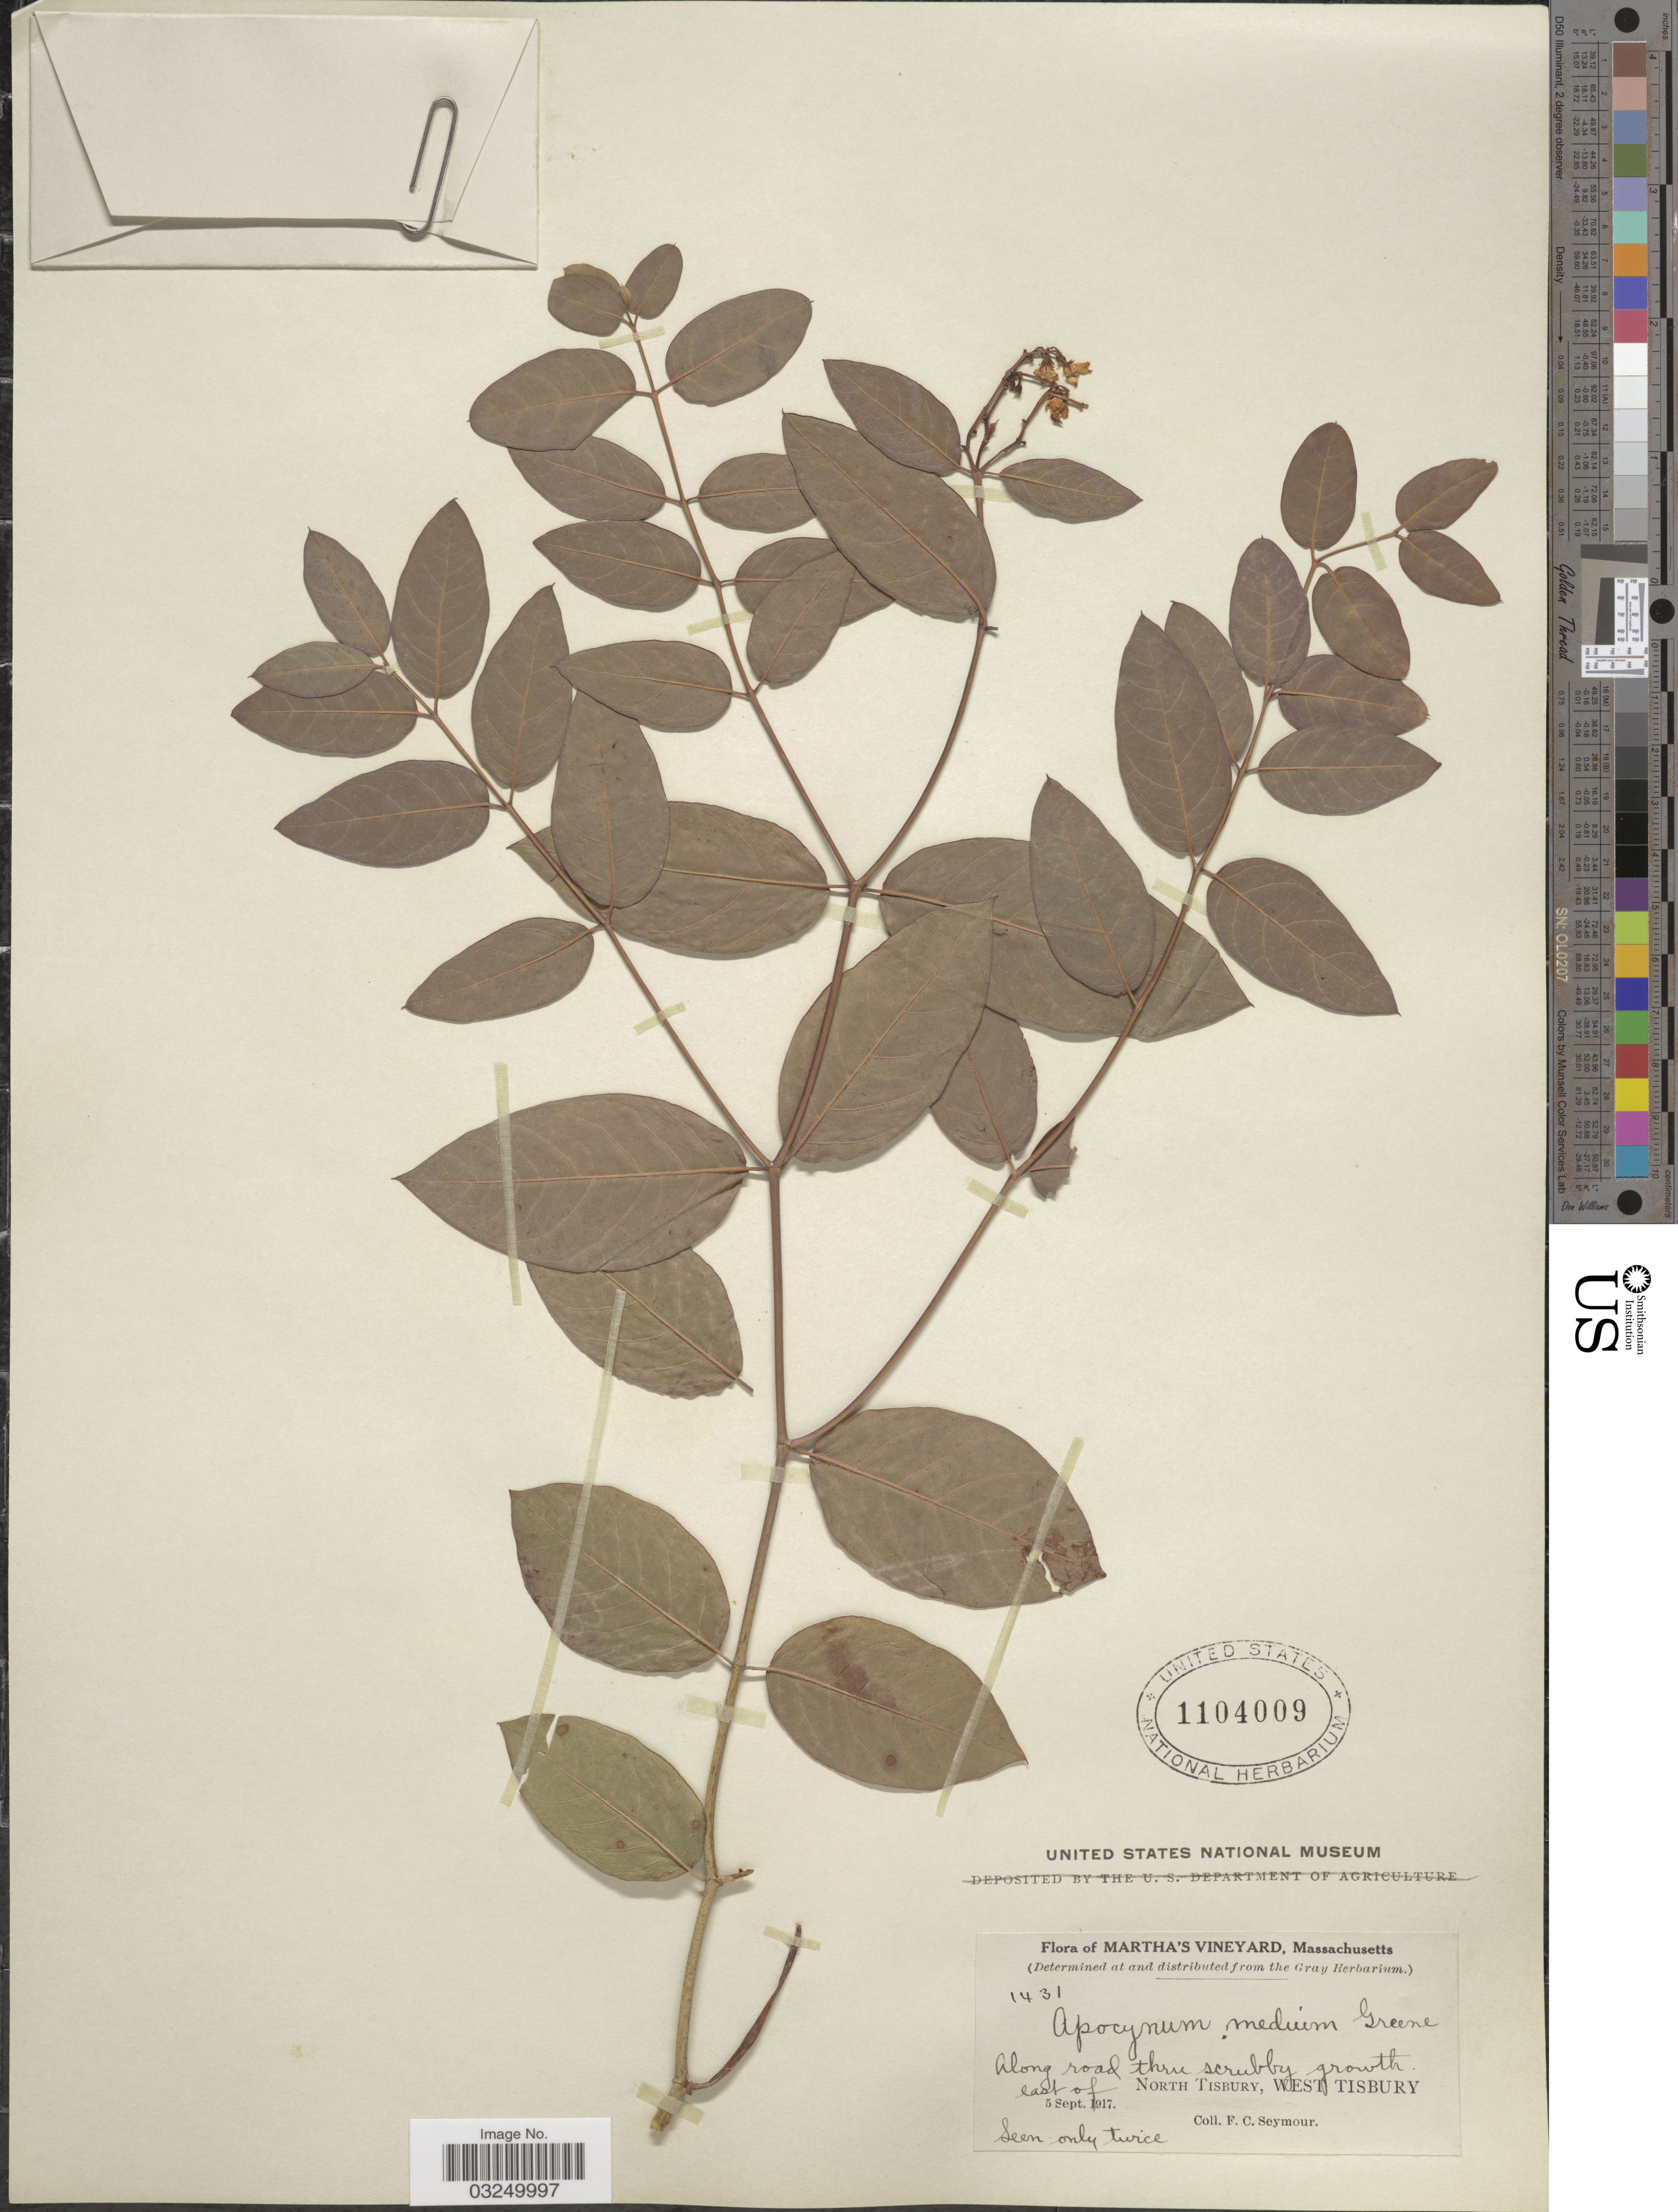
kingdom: Plantae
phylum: Tracheophyta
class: Magnoliopsida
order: Gentianales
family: Apocynaceae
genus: Apocynum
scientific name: Apocynum medium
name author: Greene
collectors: F. C. Seymour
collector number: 1431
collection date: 1917-09-05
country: United States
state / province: Massachusetts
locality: Martha's Vineyard. Along road. East of North Tisbury, West Tisbury.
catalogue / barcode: US 1104009